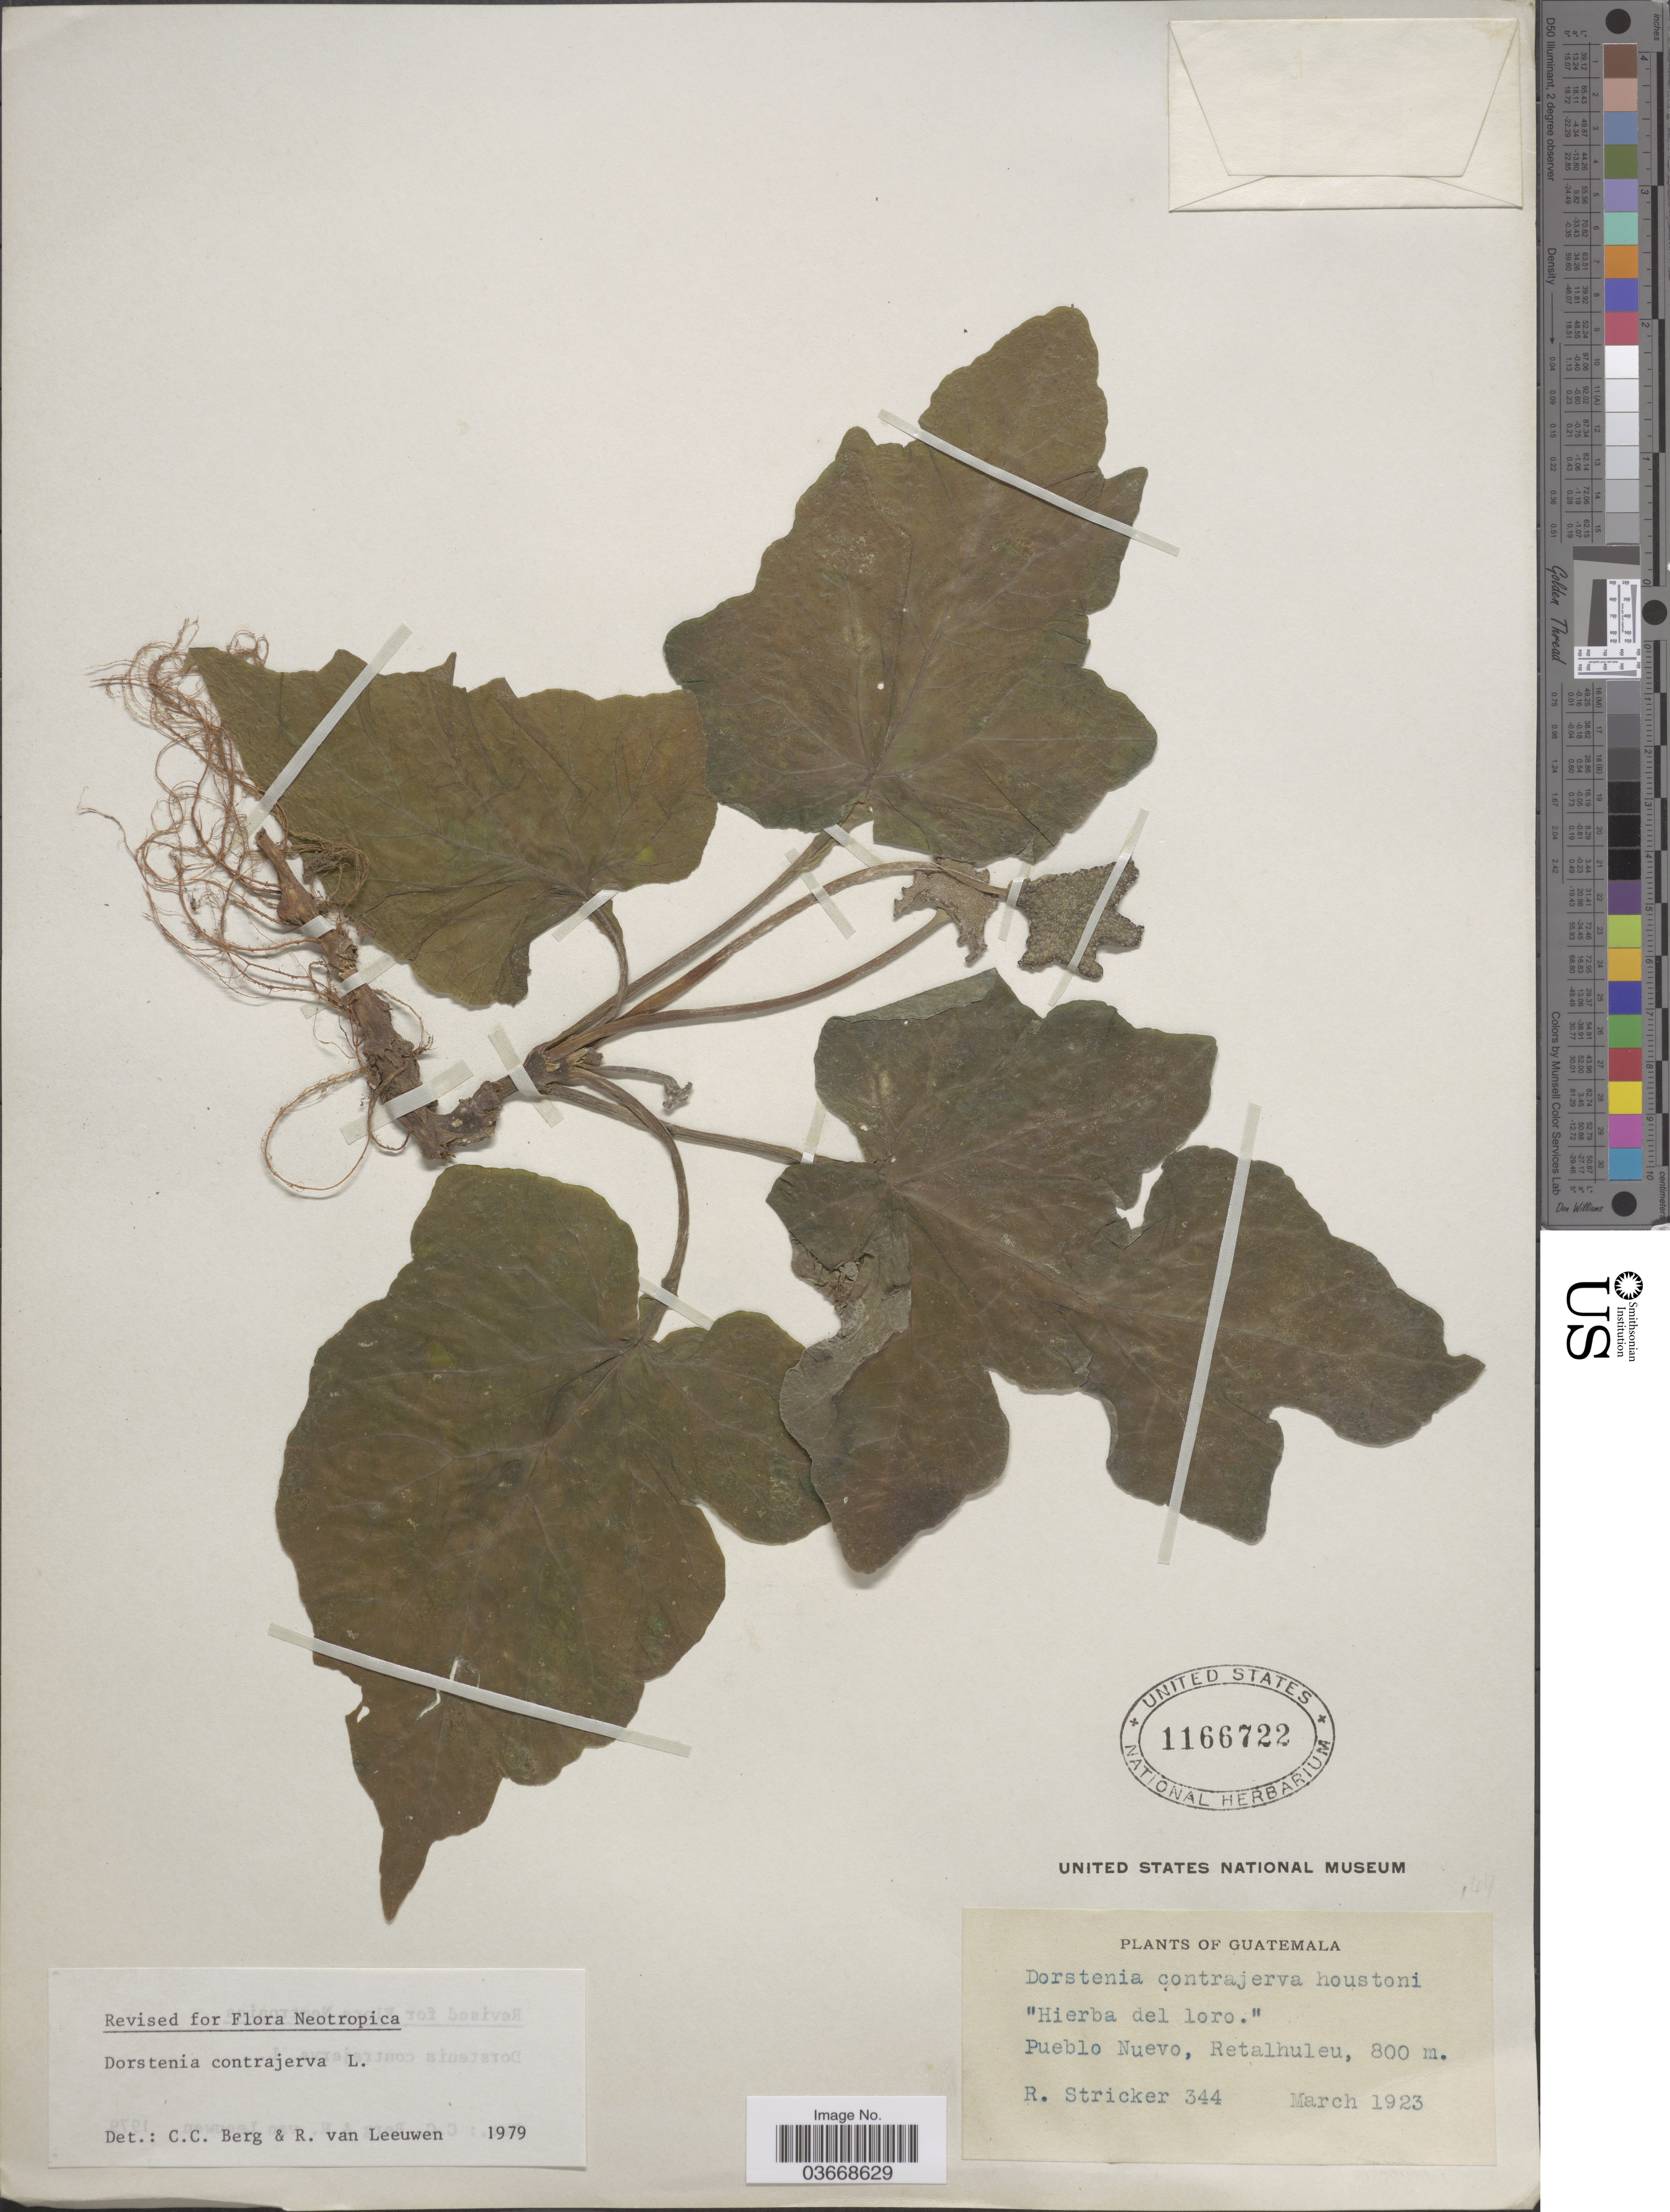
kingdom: Plantae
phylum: Tracheophyta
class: Magnoliopsida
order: Rosales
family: Moraceae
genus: Dorstenia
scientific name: Dorstenia contrajerva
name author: L.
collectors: R. Stricker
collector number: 344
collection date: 1923-03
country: Guatemala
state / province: Retalhuleu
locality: Pueblo Nuevo.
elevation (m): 800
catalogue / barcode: US 1166722